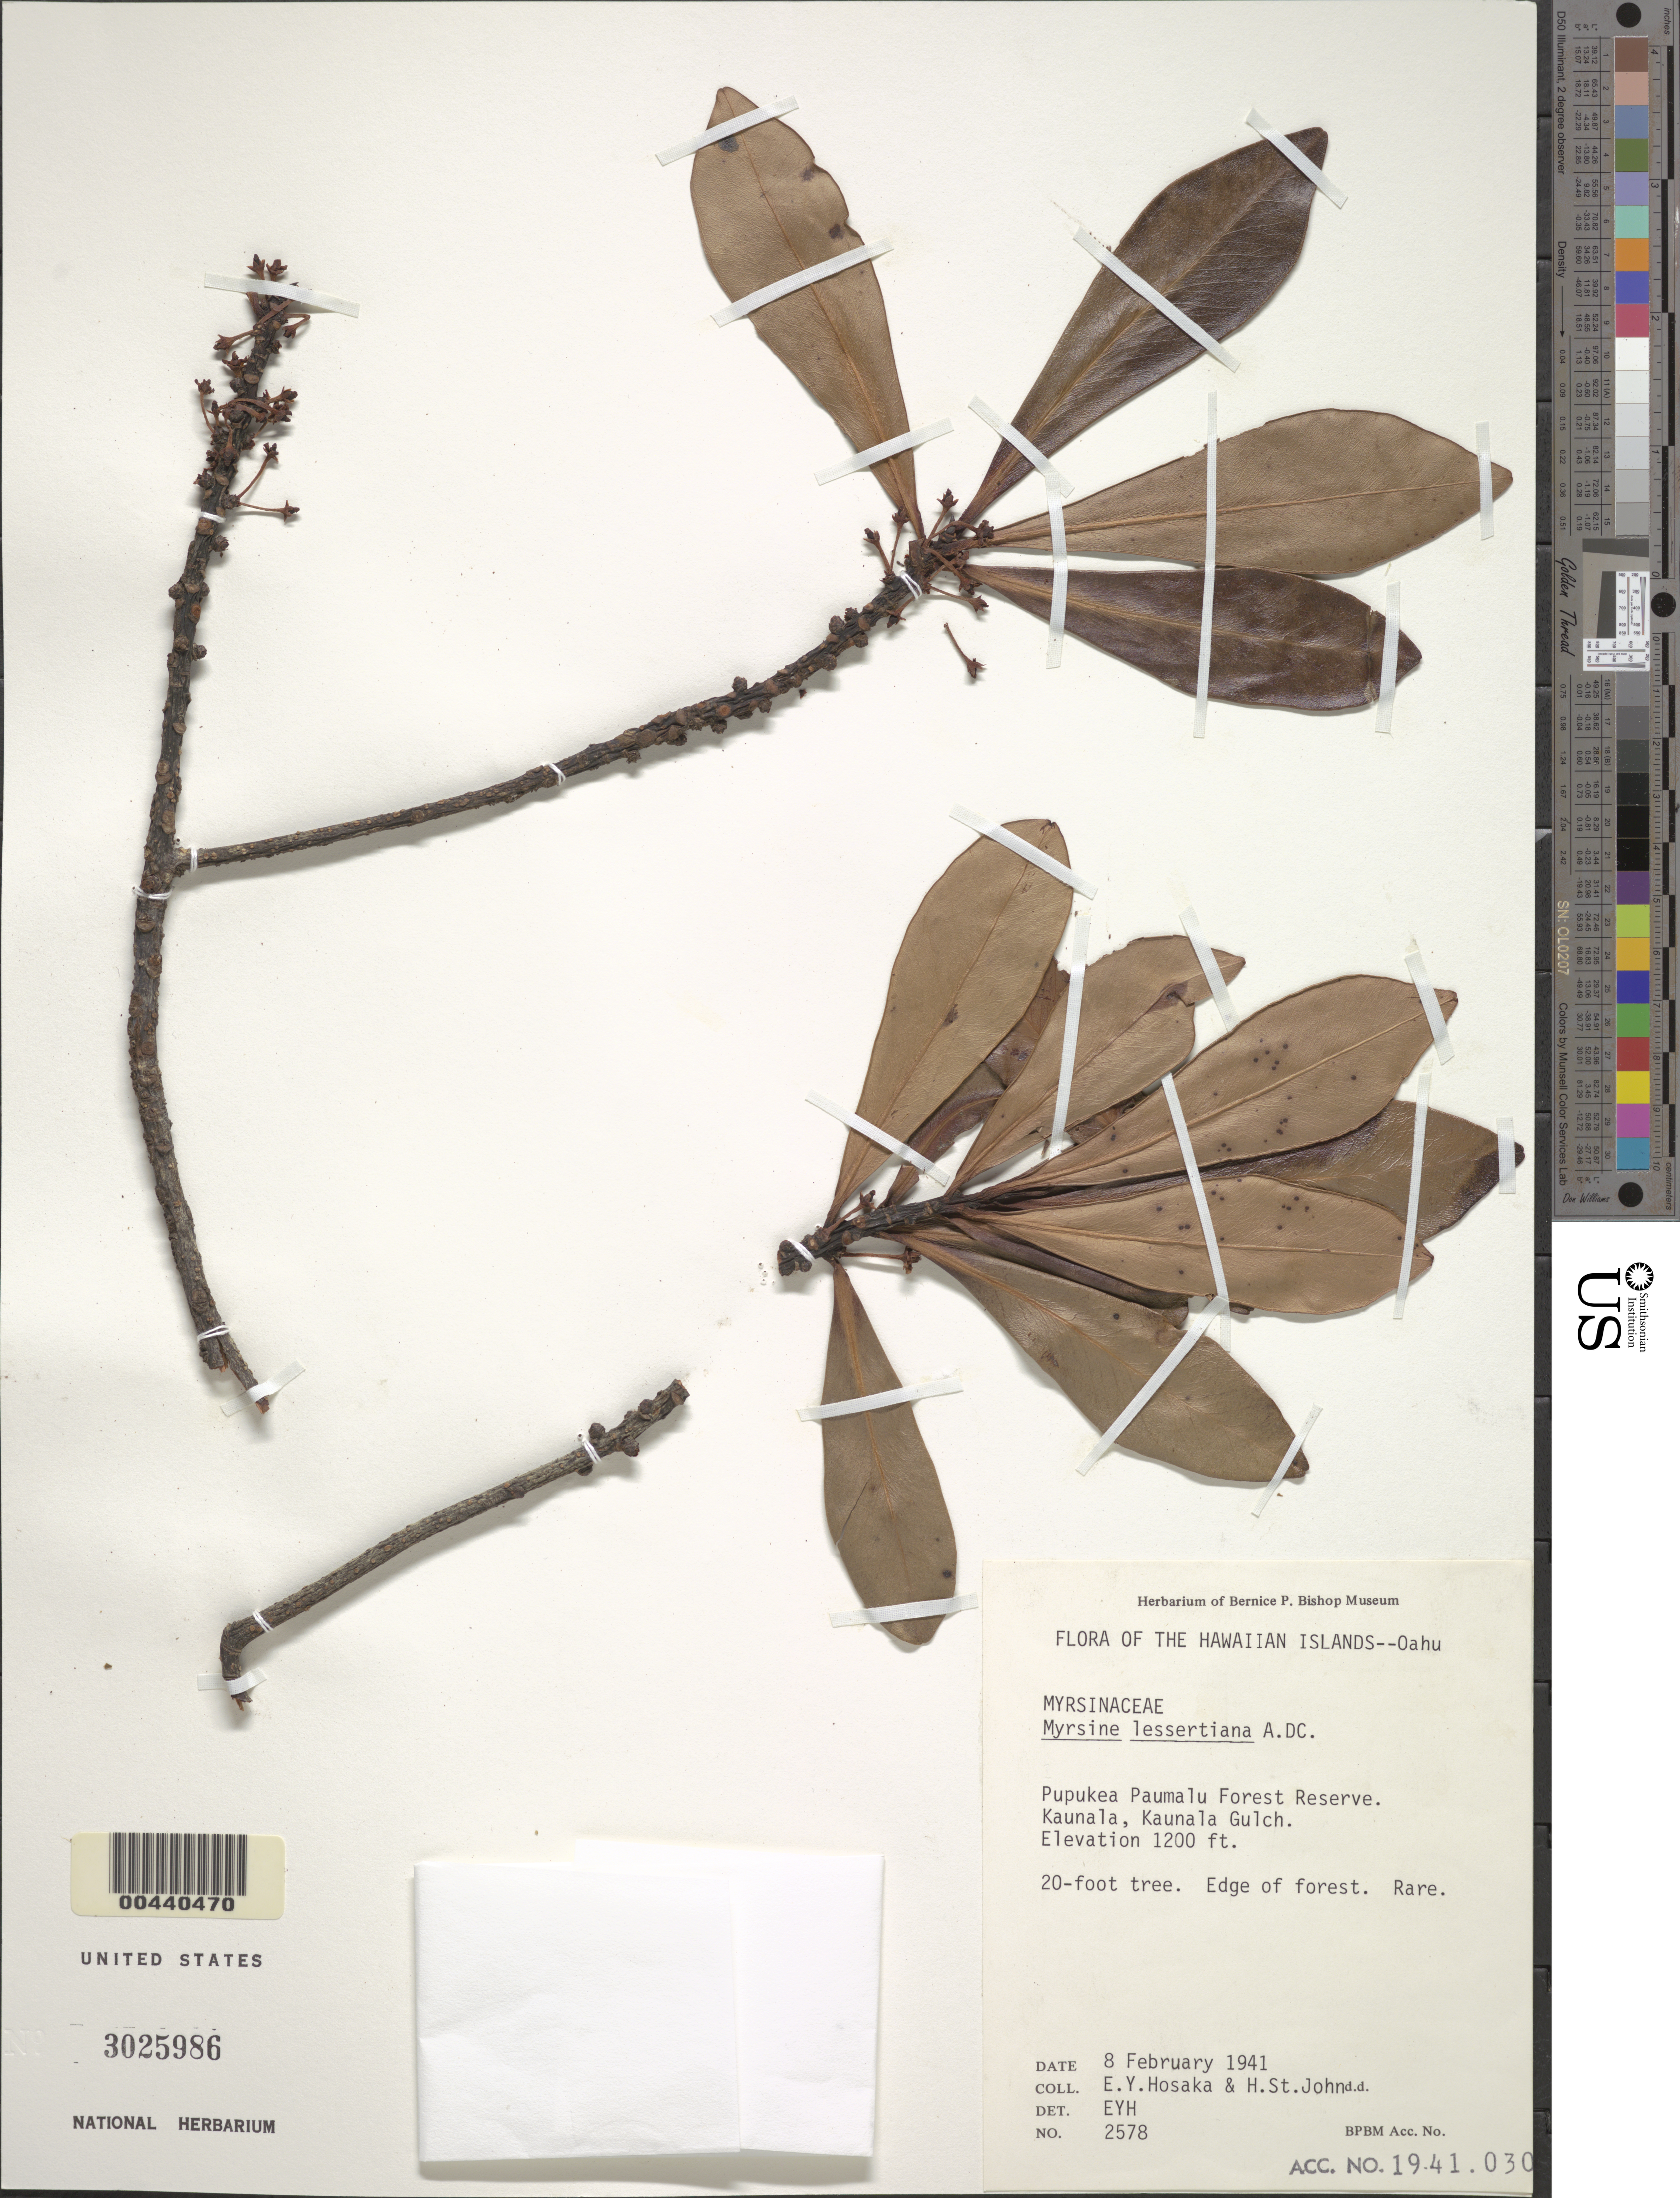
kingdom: Plantae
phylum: Tracheophyta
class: Magnoliopsida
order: Ericales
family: Primulaceae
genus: Myrsine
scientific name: Myrsine lessertiana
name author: A. DC.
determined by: Hosaka, E. Y.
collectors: E. Y. Hosaka & H. St. John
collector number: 2578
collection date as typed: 8 Feb 1941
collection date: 1941-02-08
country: United States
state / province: Hawaii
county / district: Honolulu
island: Oahu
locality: Pupukea Paumalu Forest Reserve. Kaunala, Kaunala Gulch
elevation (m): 366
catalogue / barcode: US 3025986